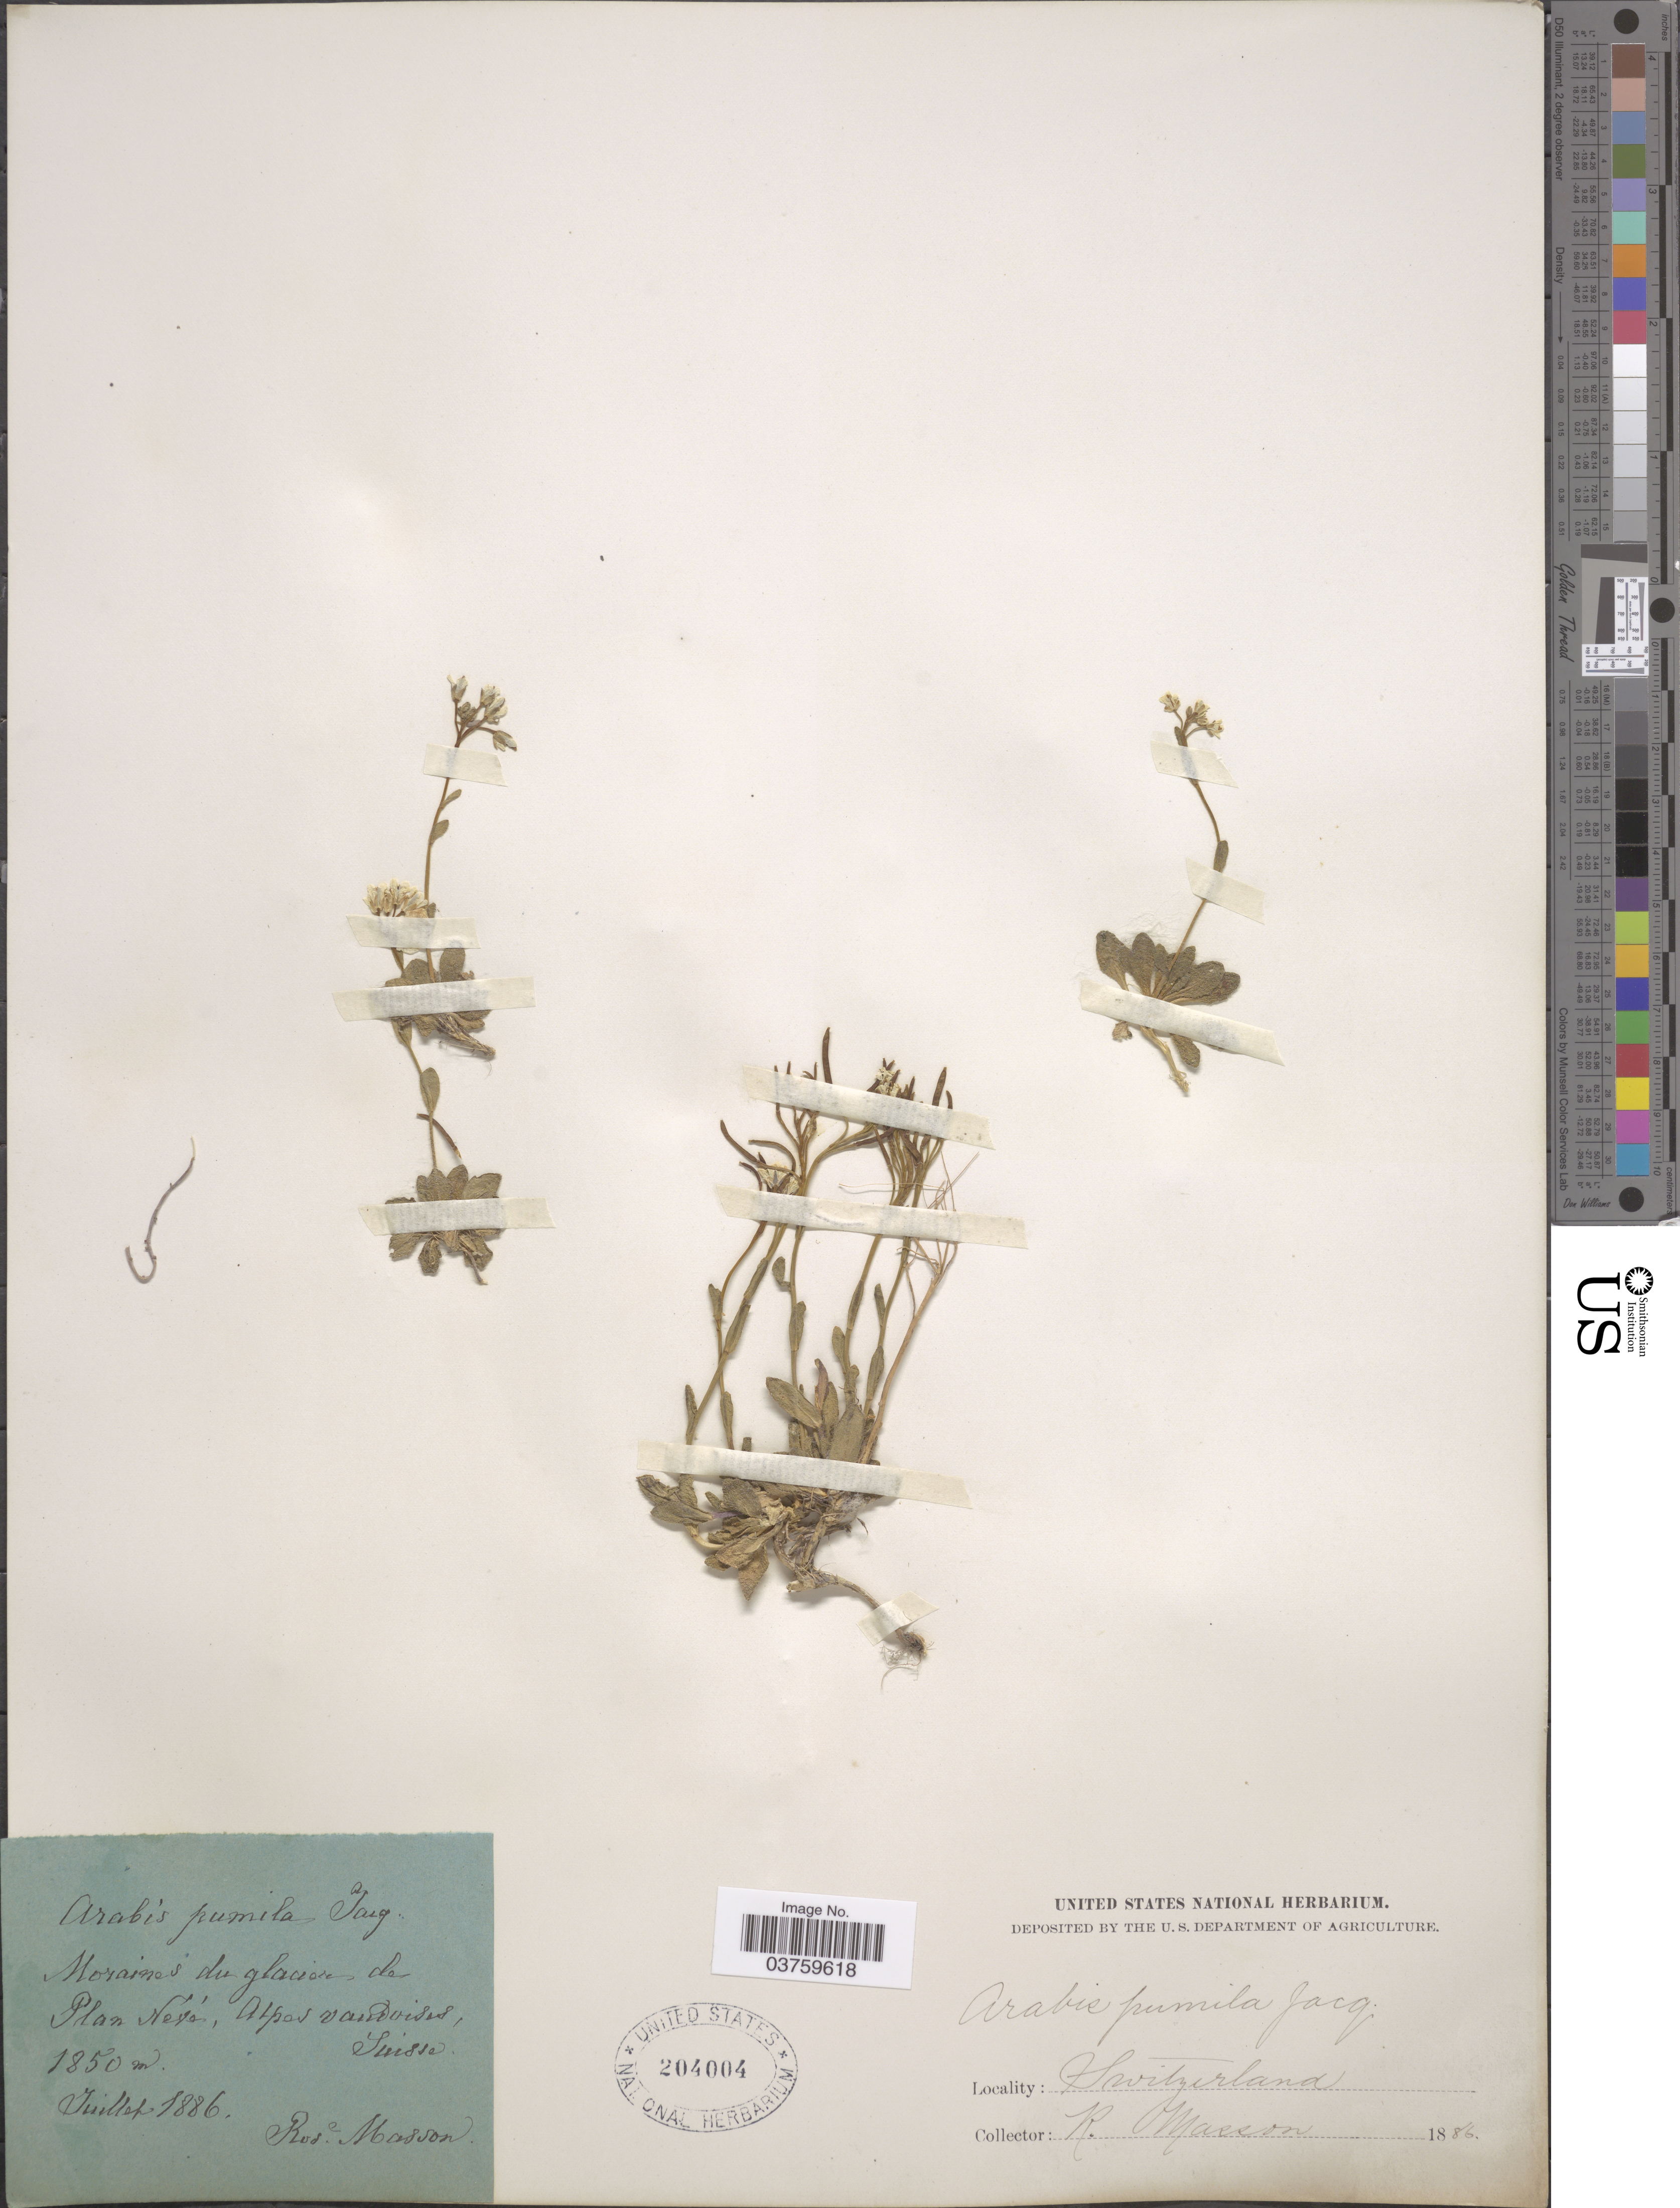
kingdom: Plantae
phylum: Tracheophyta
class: Magnoliopsida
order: Brassicales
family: Brassicaceae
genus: Arabis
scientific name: Arabis pumila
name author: Jacq.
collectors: R. Masson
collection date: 1886-07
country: Switzerland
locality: Moraines du glacier de Plan Nexes, Alpes vandoises, Suisse.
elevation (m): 1850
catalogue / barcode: US 204004